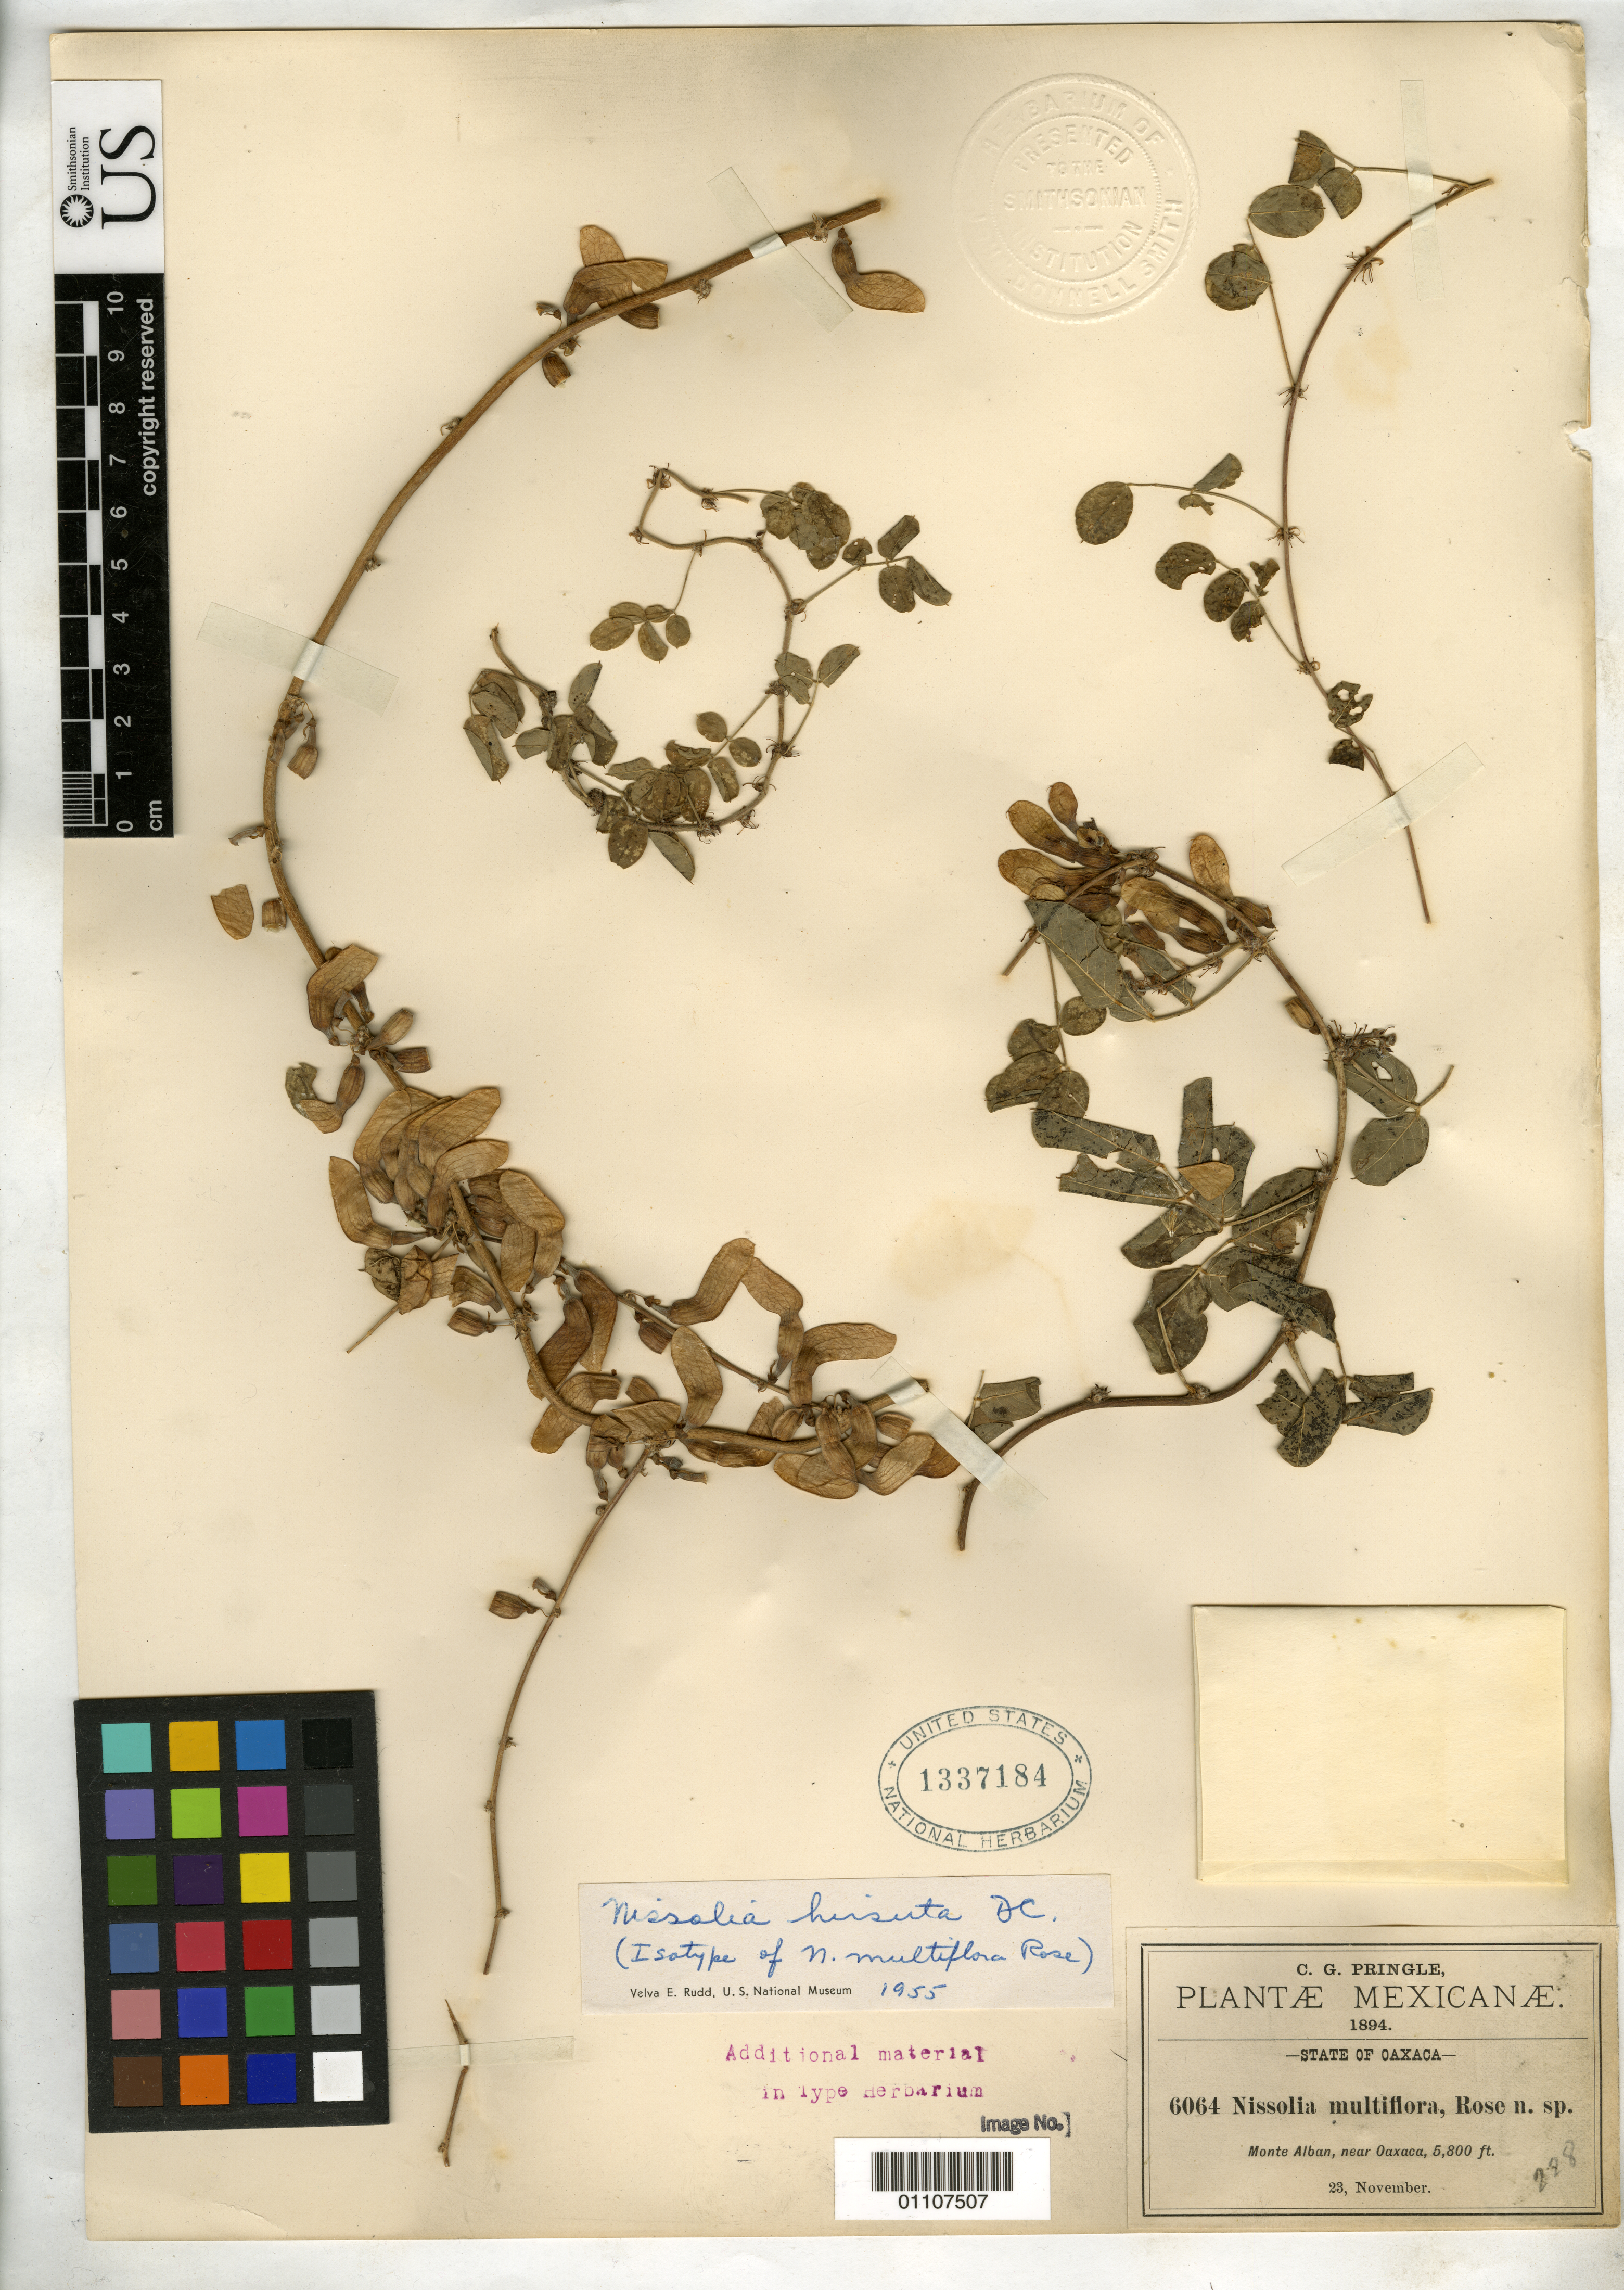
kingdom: Plantae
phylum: Tracheophyta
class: Magnoliopsida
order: Fabales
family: Fabaceae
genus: Nissolia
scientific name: Nissolia multiflora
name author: Rose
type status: Isotype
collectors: C. G. Pringle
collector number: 6064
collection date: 1894-11-23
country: Mexico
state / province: Oaxaca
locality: Monte Alban, near Oaxaca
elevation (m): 1768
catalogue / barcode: US 1337184